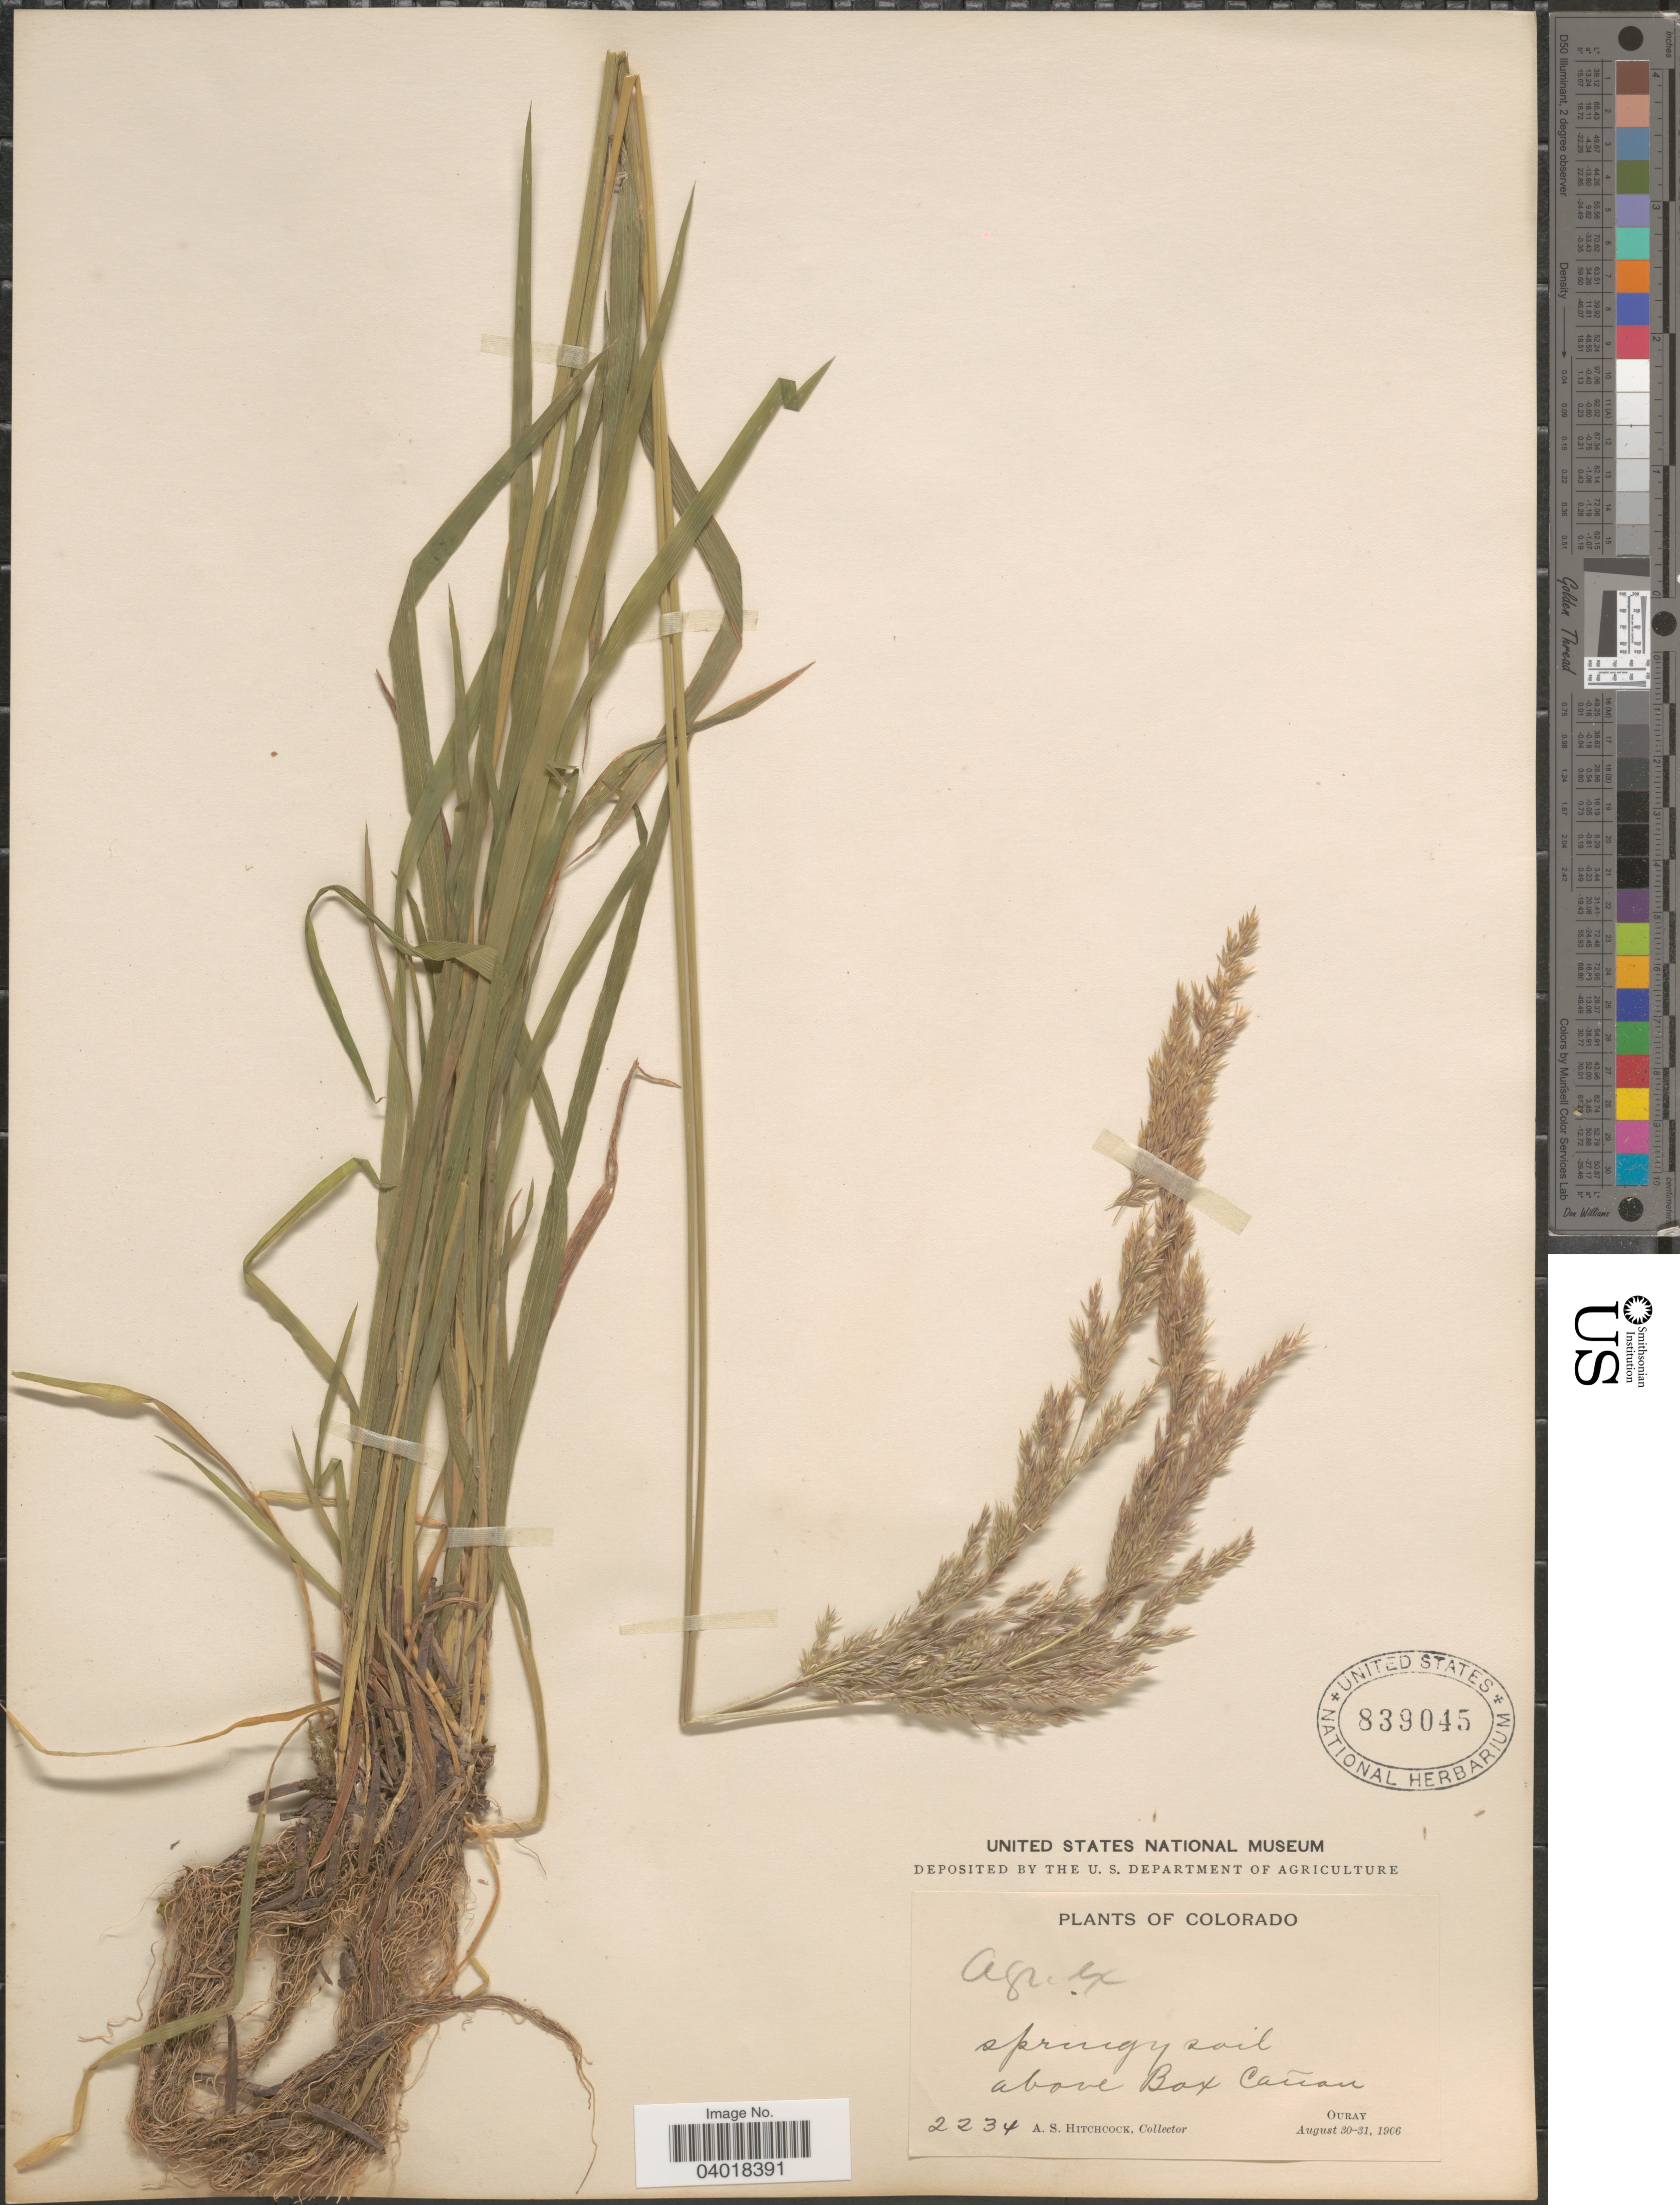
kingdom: Plantae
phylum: Tracheophyta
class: Liliopsida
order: Poales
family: Poaceae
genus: Agrostis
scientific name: Agrostis exarata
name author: Trin.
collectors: A. S. Hitchcock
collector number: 2234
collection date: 1906-08-30/1906-08-31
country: United States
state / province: Colorado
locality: Above Box Cañon. Ouray.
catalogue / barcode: US 839045